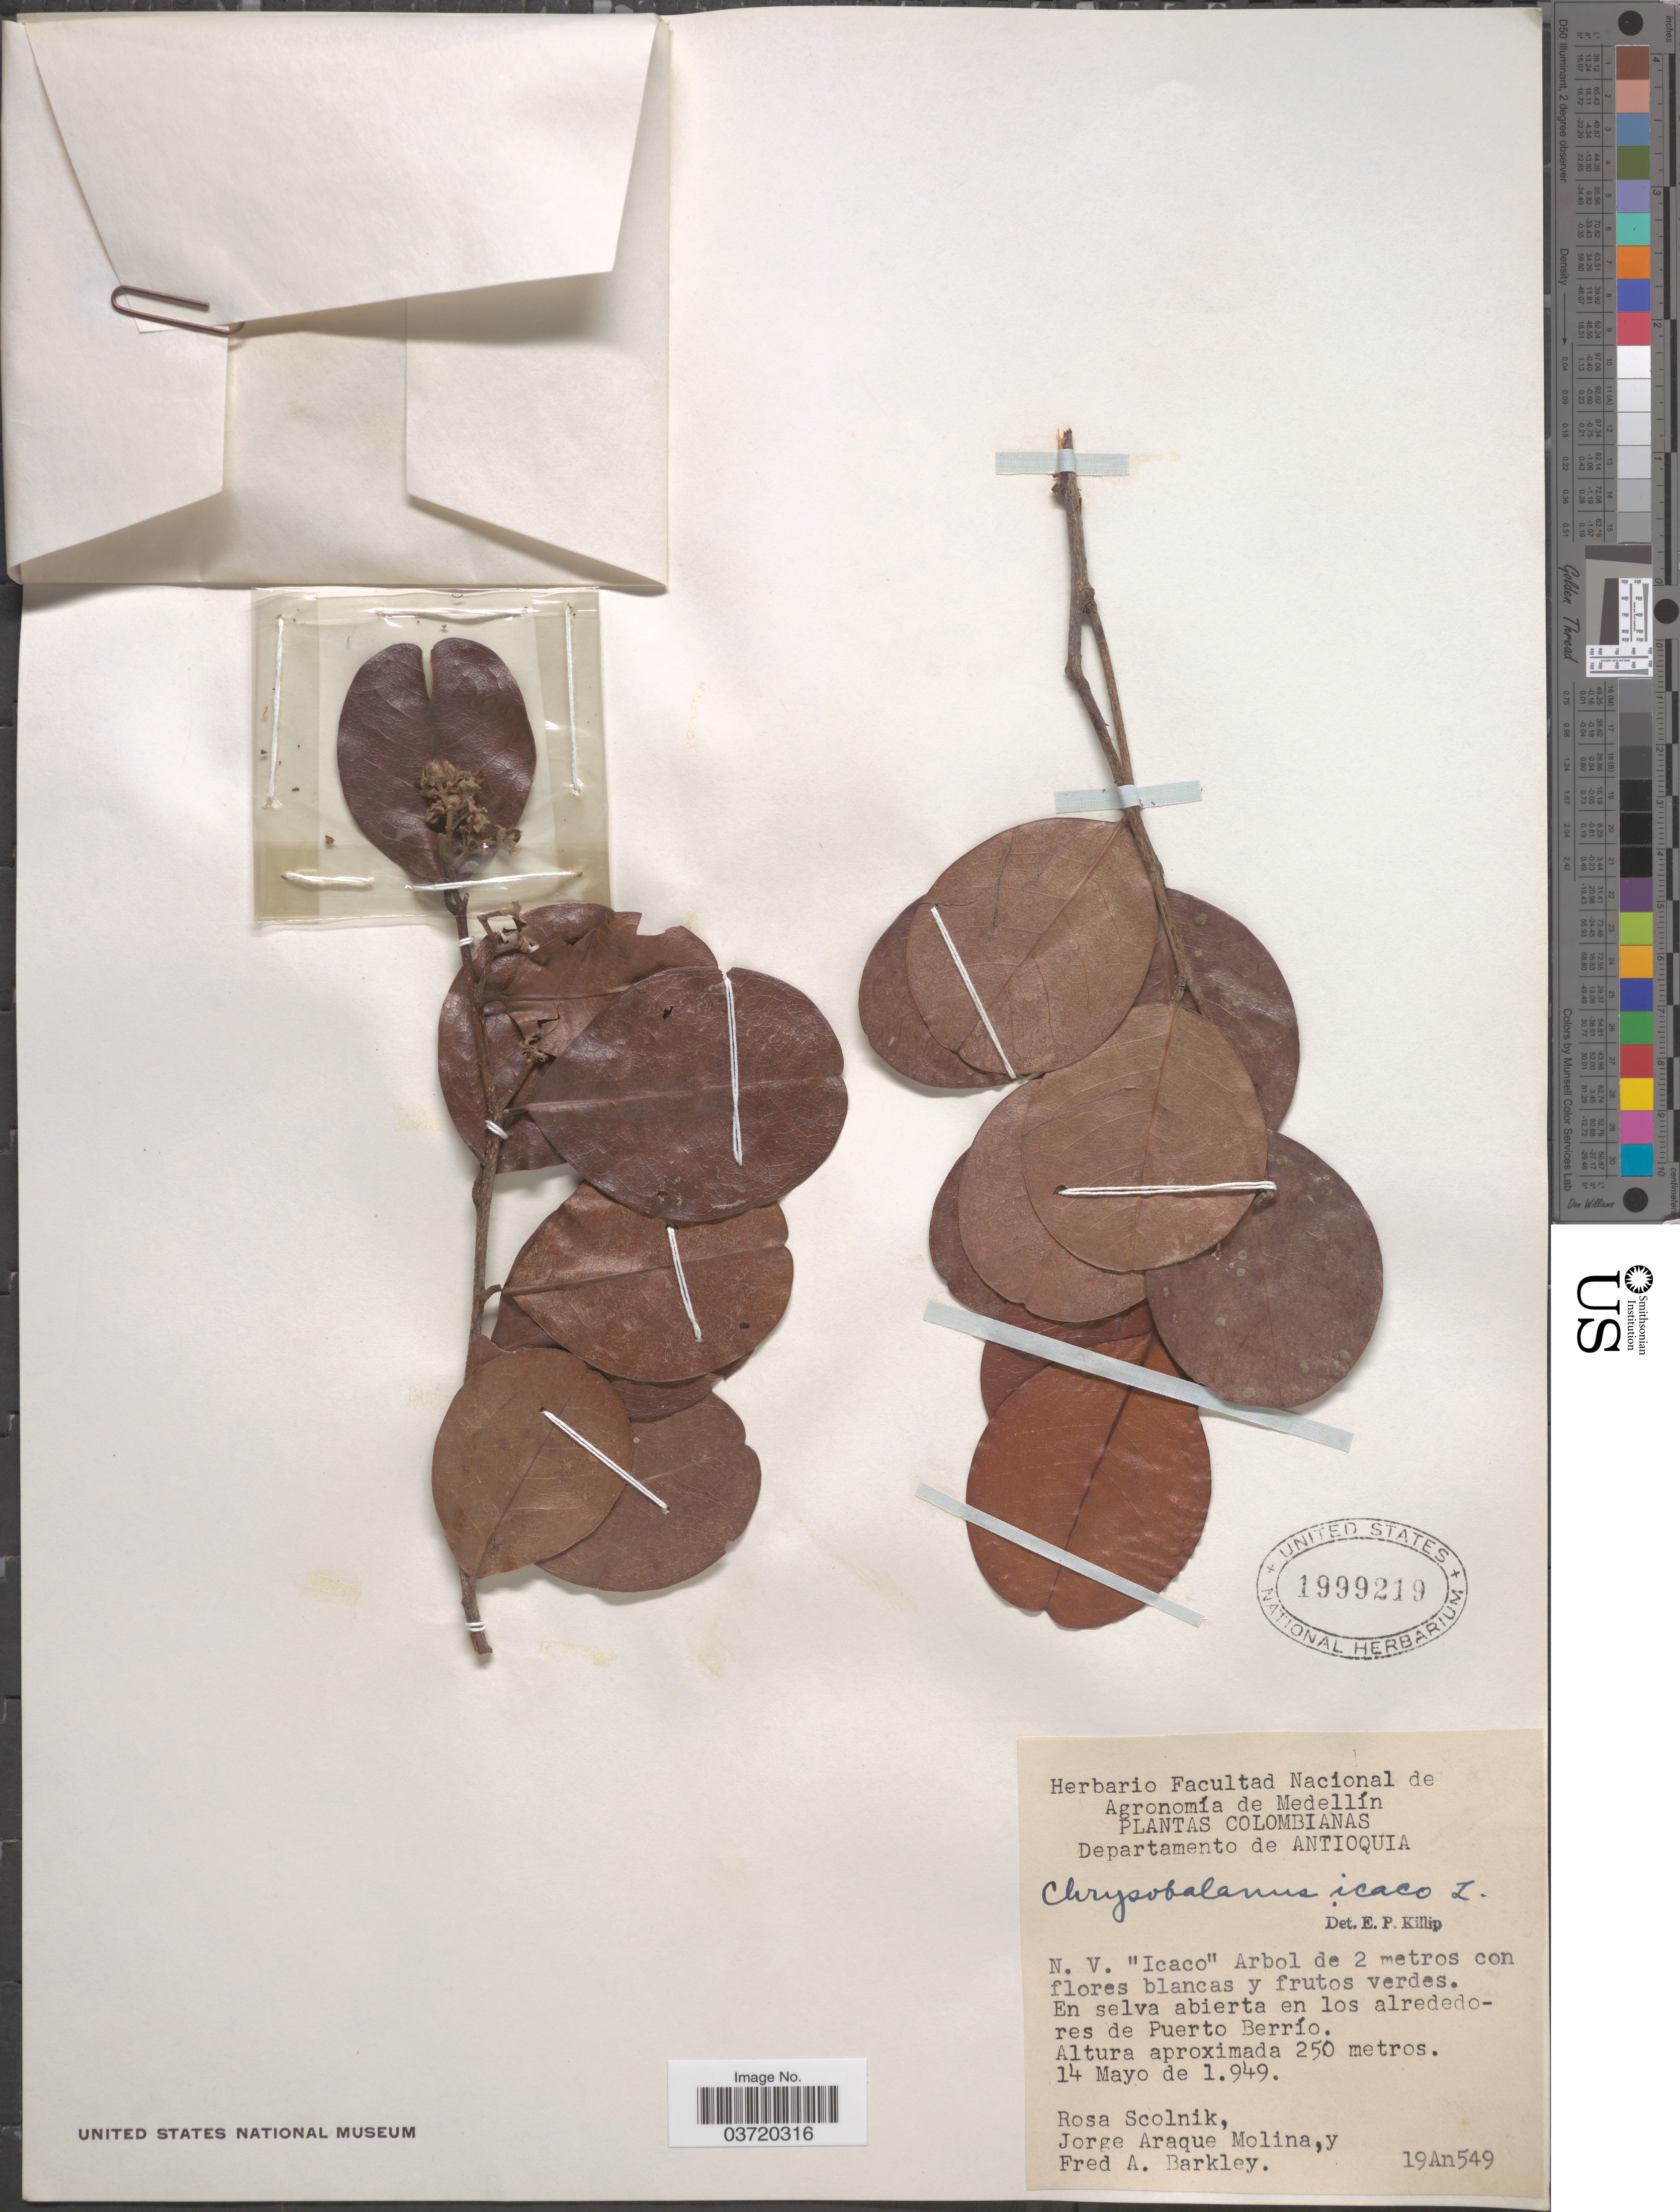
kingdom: Plantae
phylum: Tracheophyta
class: Magnoliopsida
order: Malpighiales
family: Chrysobalanaceae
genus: Chrysobalanus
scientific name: Chrysobalanus icaco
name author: L.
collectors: R. Scolnik, J. Araque Molina & F. A. Barkley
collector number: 19An549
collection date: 1949-05-14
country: Colombia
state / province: Antioquia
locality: Departamento de Antioquia. En selva abierta en los alrededores de Puerto Berrío.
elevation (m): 250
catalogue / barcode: US 1999219